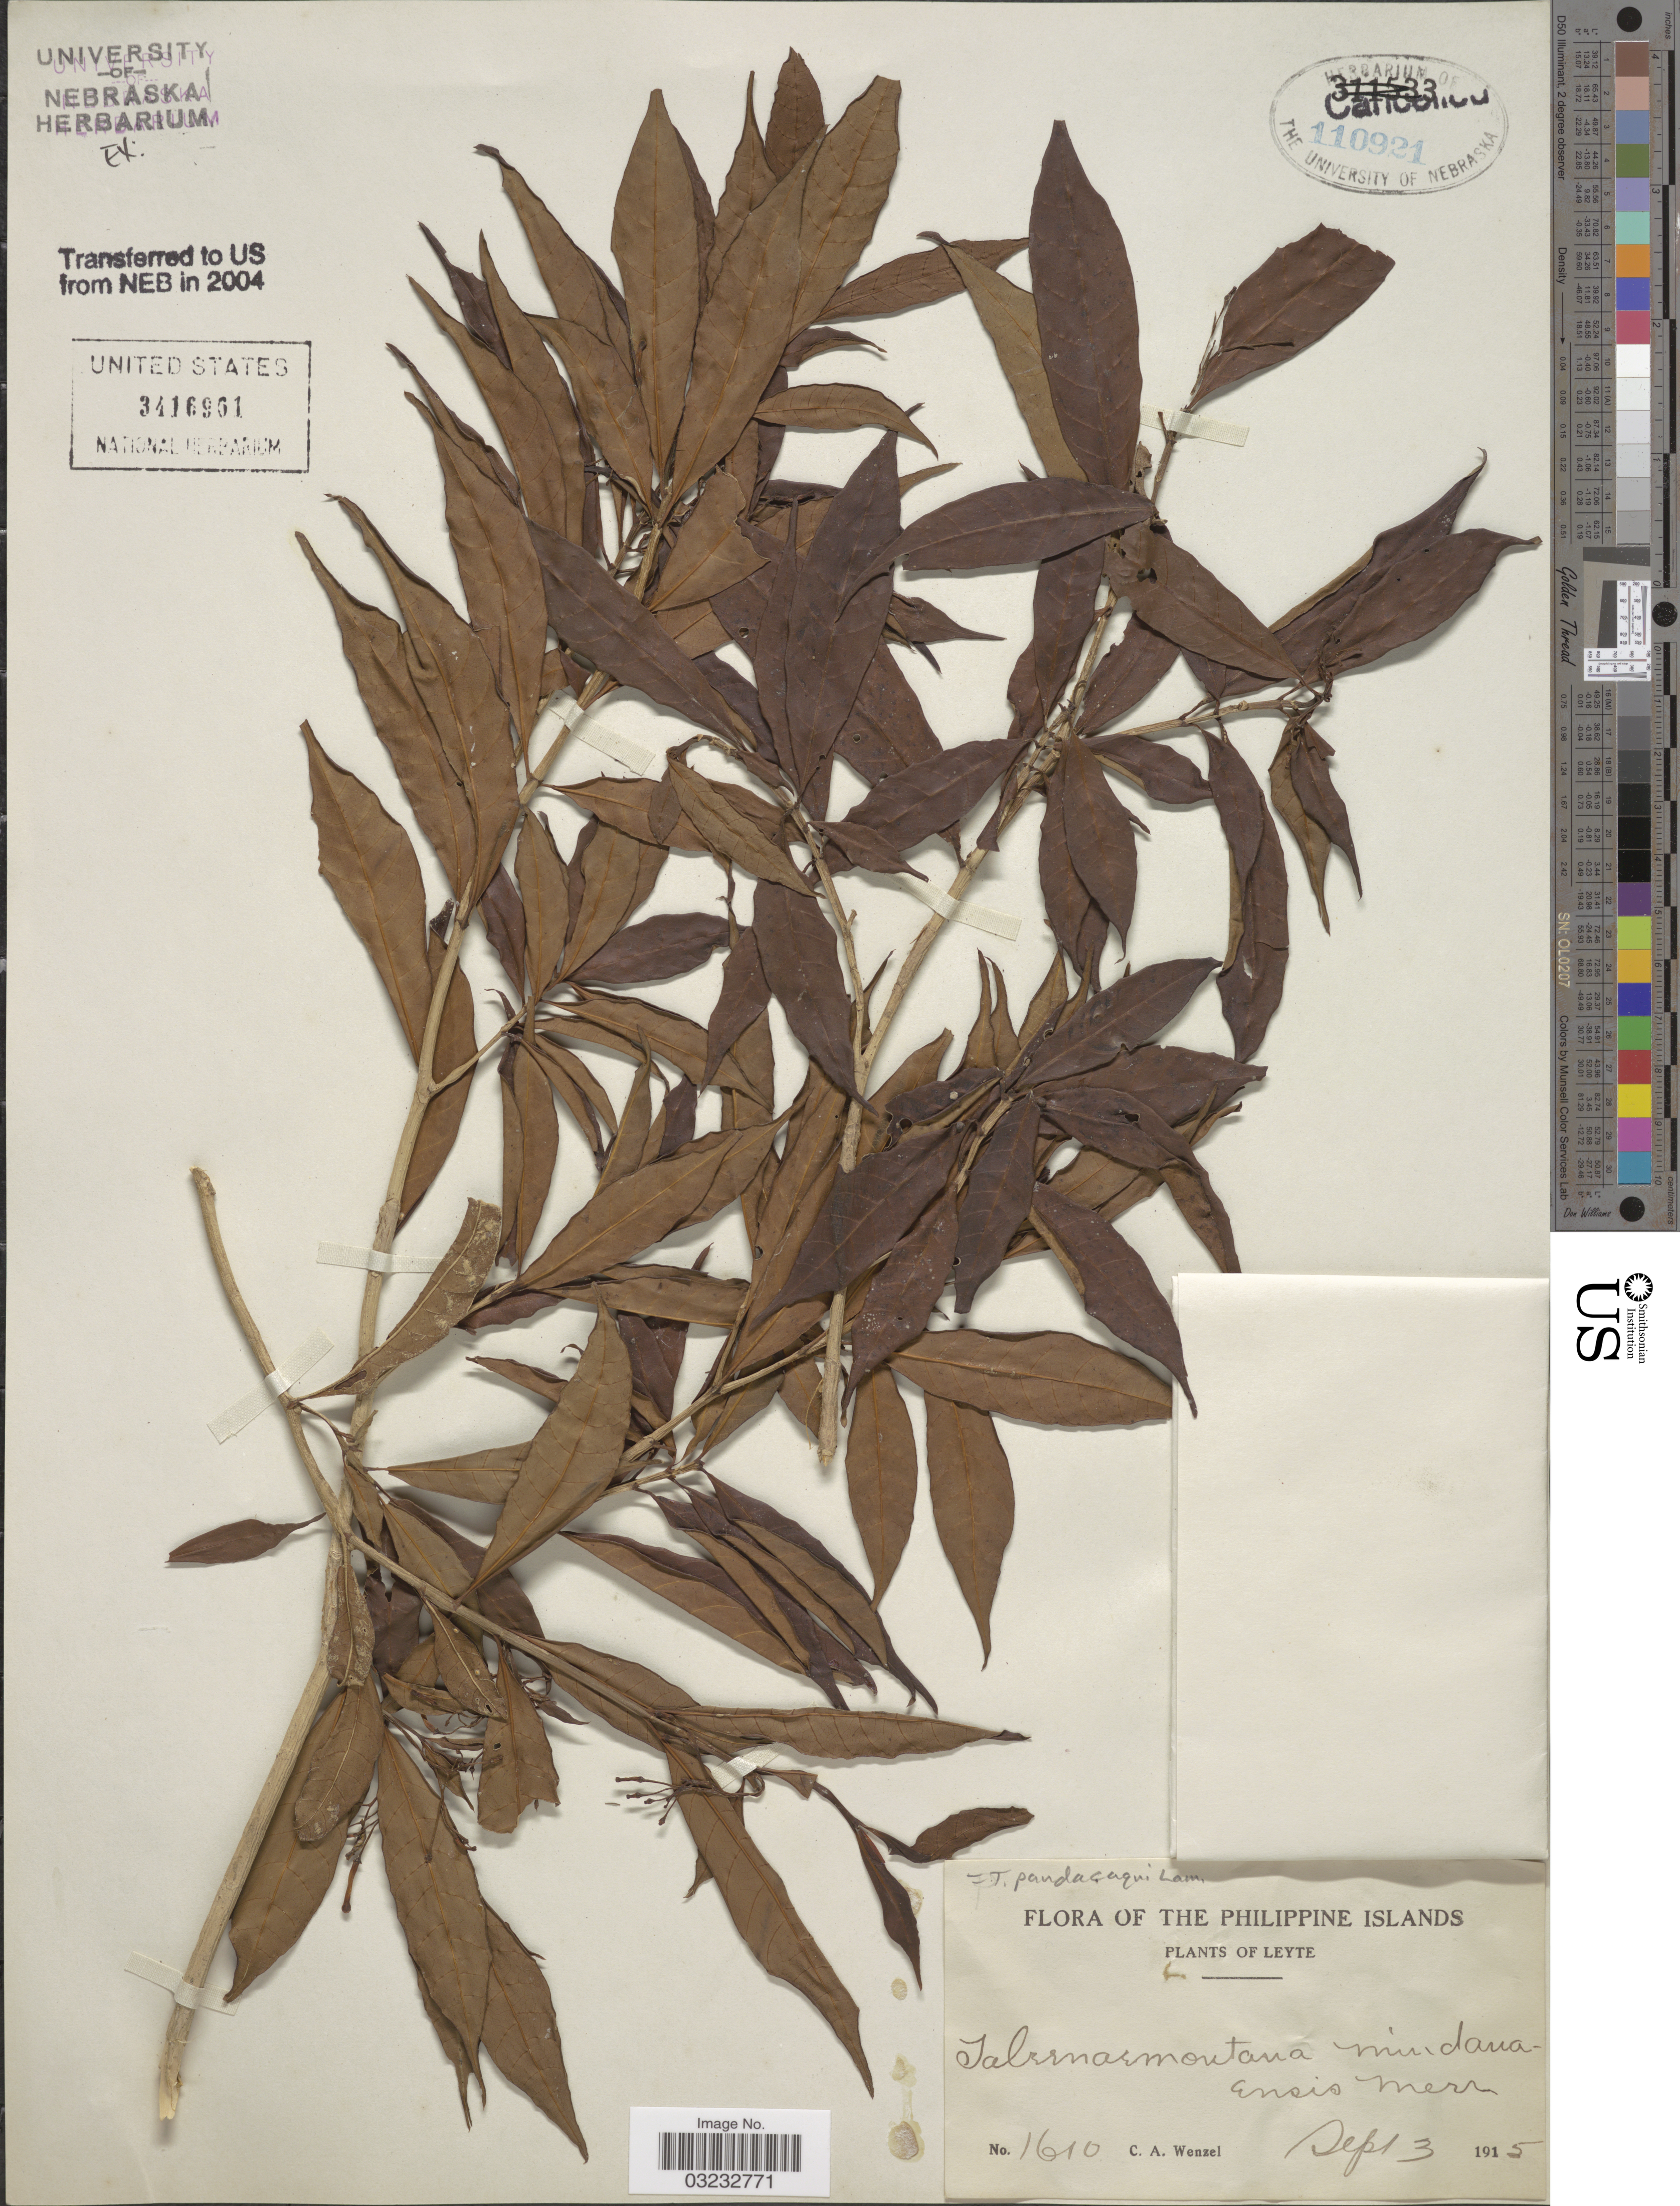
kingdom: Plantae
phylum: Tracheophyta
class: Magnoliopsida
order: Gentianales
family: Apocynaceae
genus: Tabernaemontana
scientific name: Tabernaemontana pandacaqui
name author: Poir.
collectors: C. Wenzel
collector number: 1610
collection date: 1915-09-03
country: Philippines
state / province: Eastern Visayas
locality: Philippine Islands. Leyte.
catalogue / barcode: US 3416961